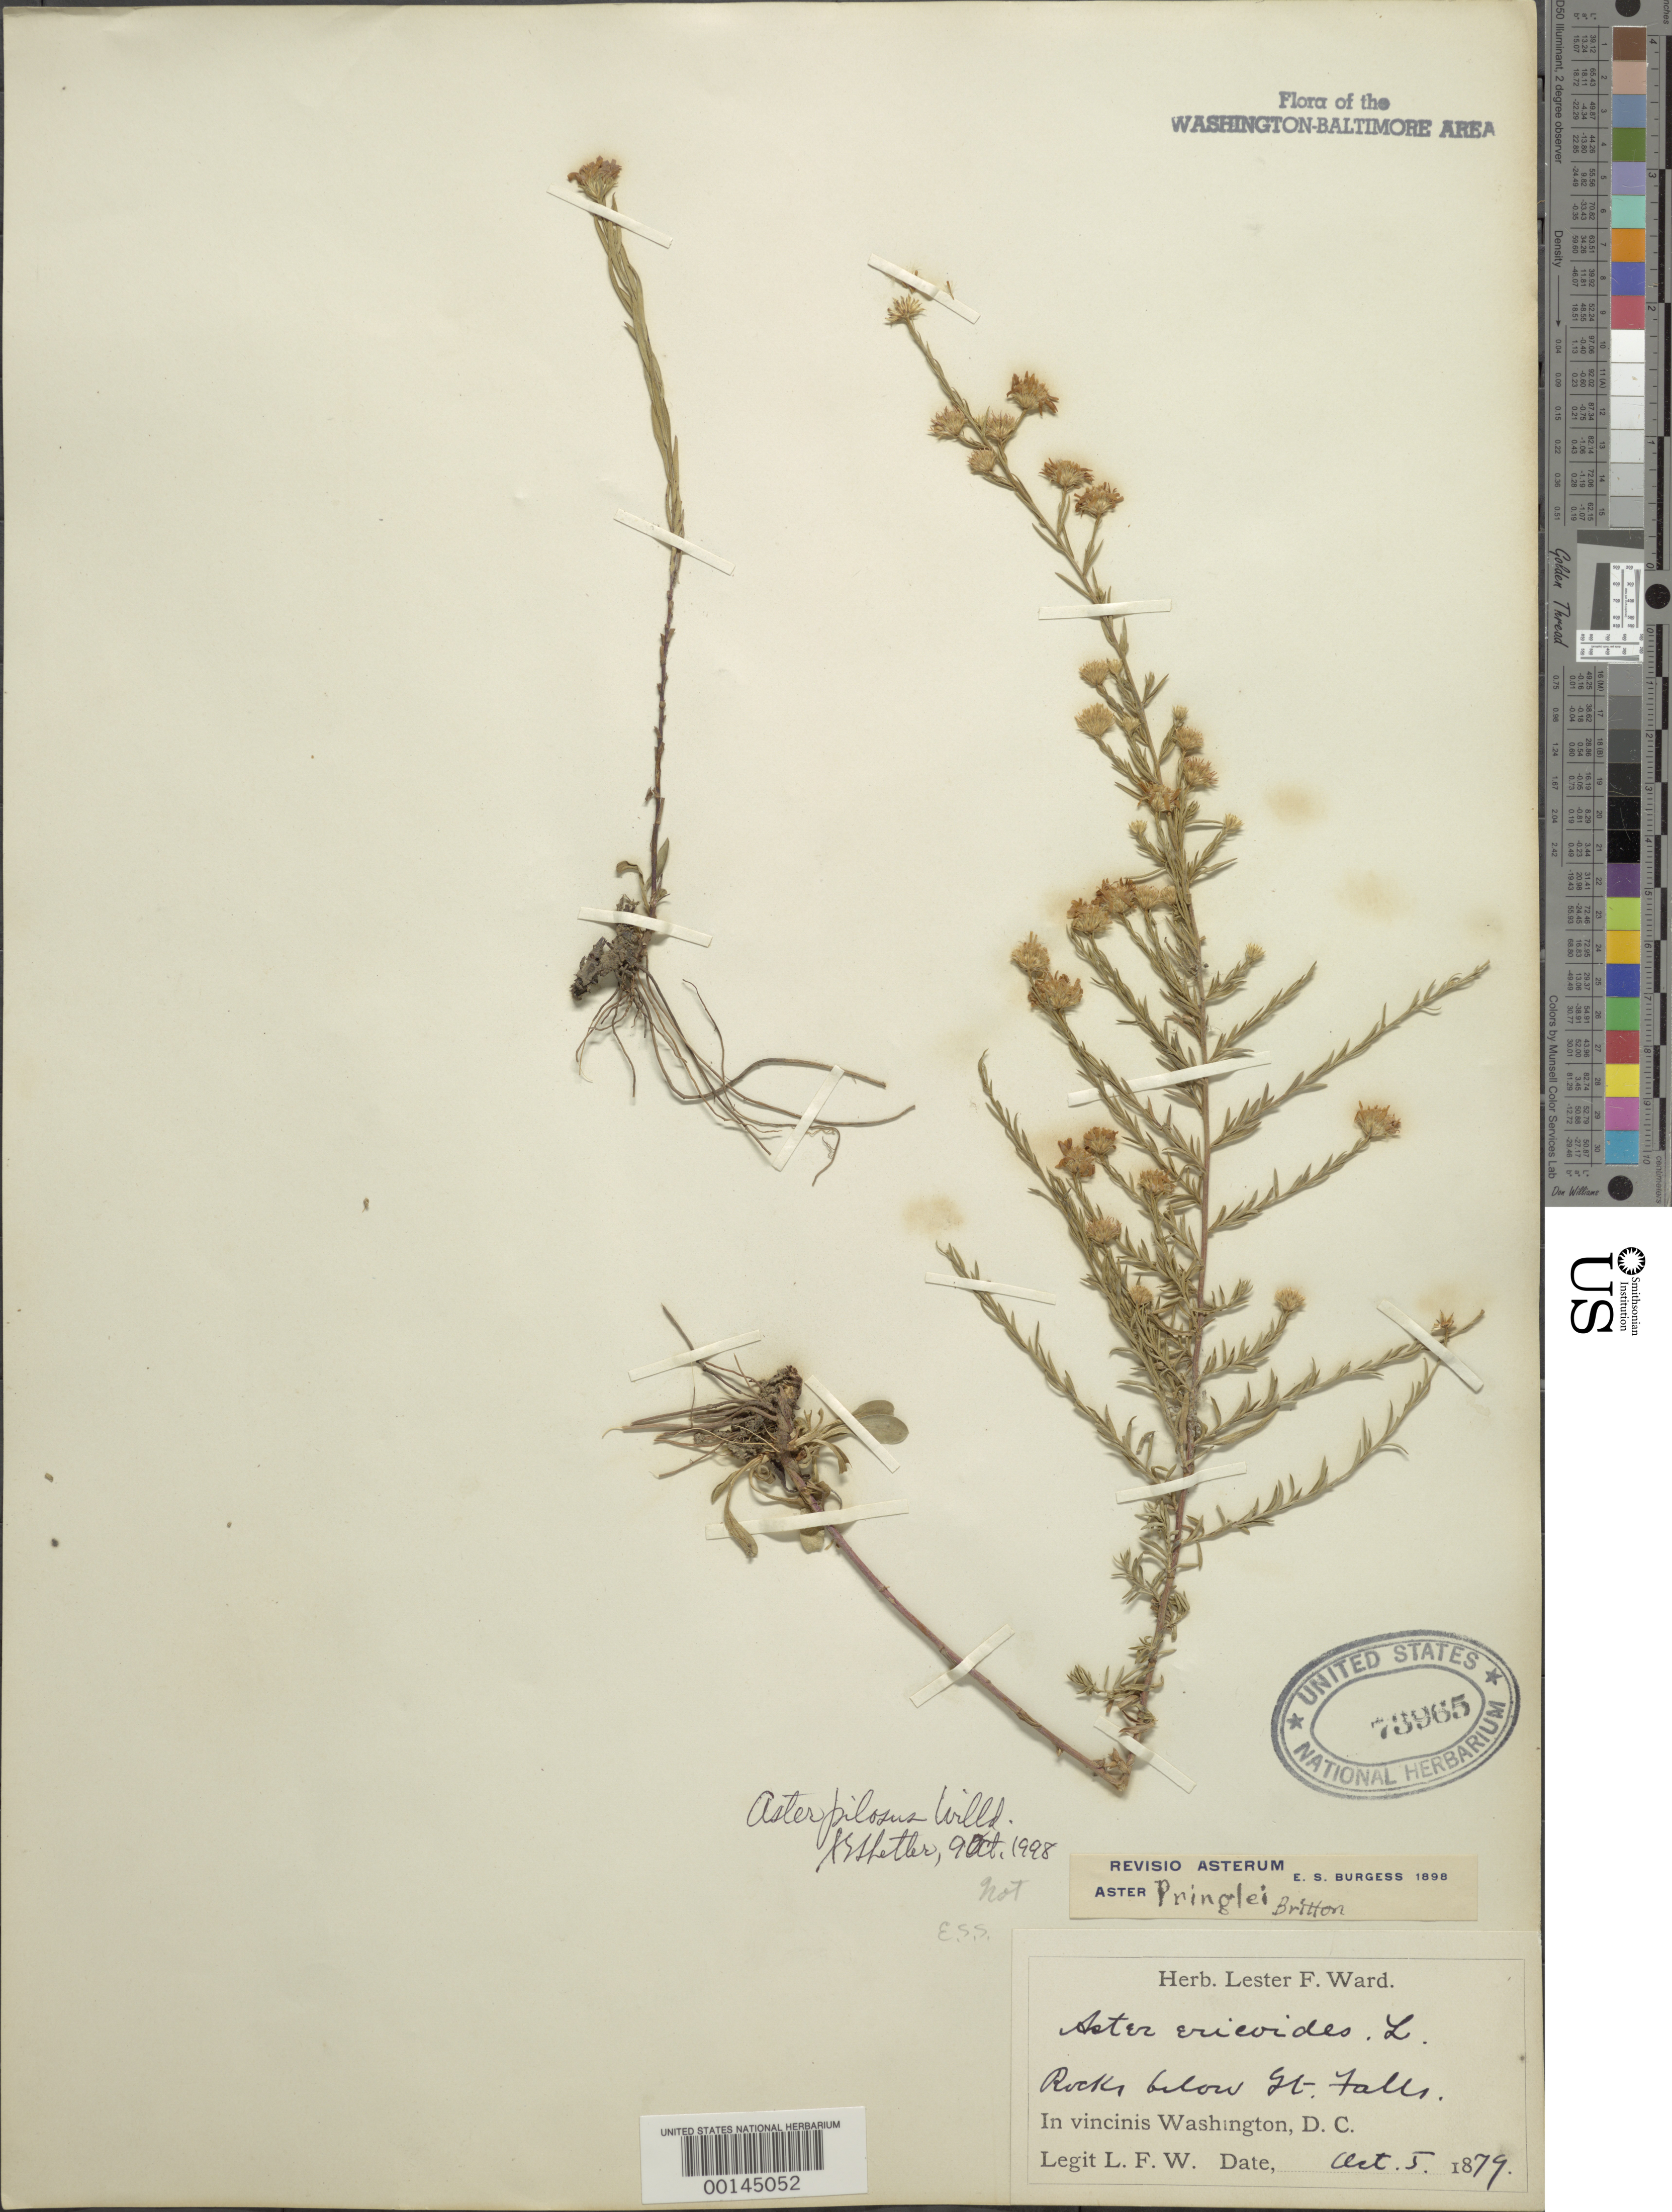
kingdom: Plantae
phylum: Tracheophyta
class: Magnoliopsida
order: Asterales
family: Asteraceae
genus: Symphyotrichum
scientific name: Symphyotrichum pilosum var. pringlei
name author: (A. Gray) G.L. Nesom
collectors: L. F. Ward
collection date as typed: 05 Oct 1879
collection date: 1879-10-05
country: United States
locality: Below Great Falls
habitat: Rocks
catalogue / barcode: US 73965